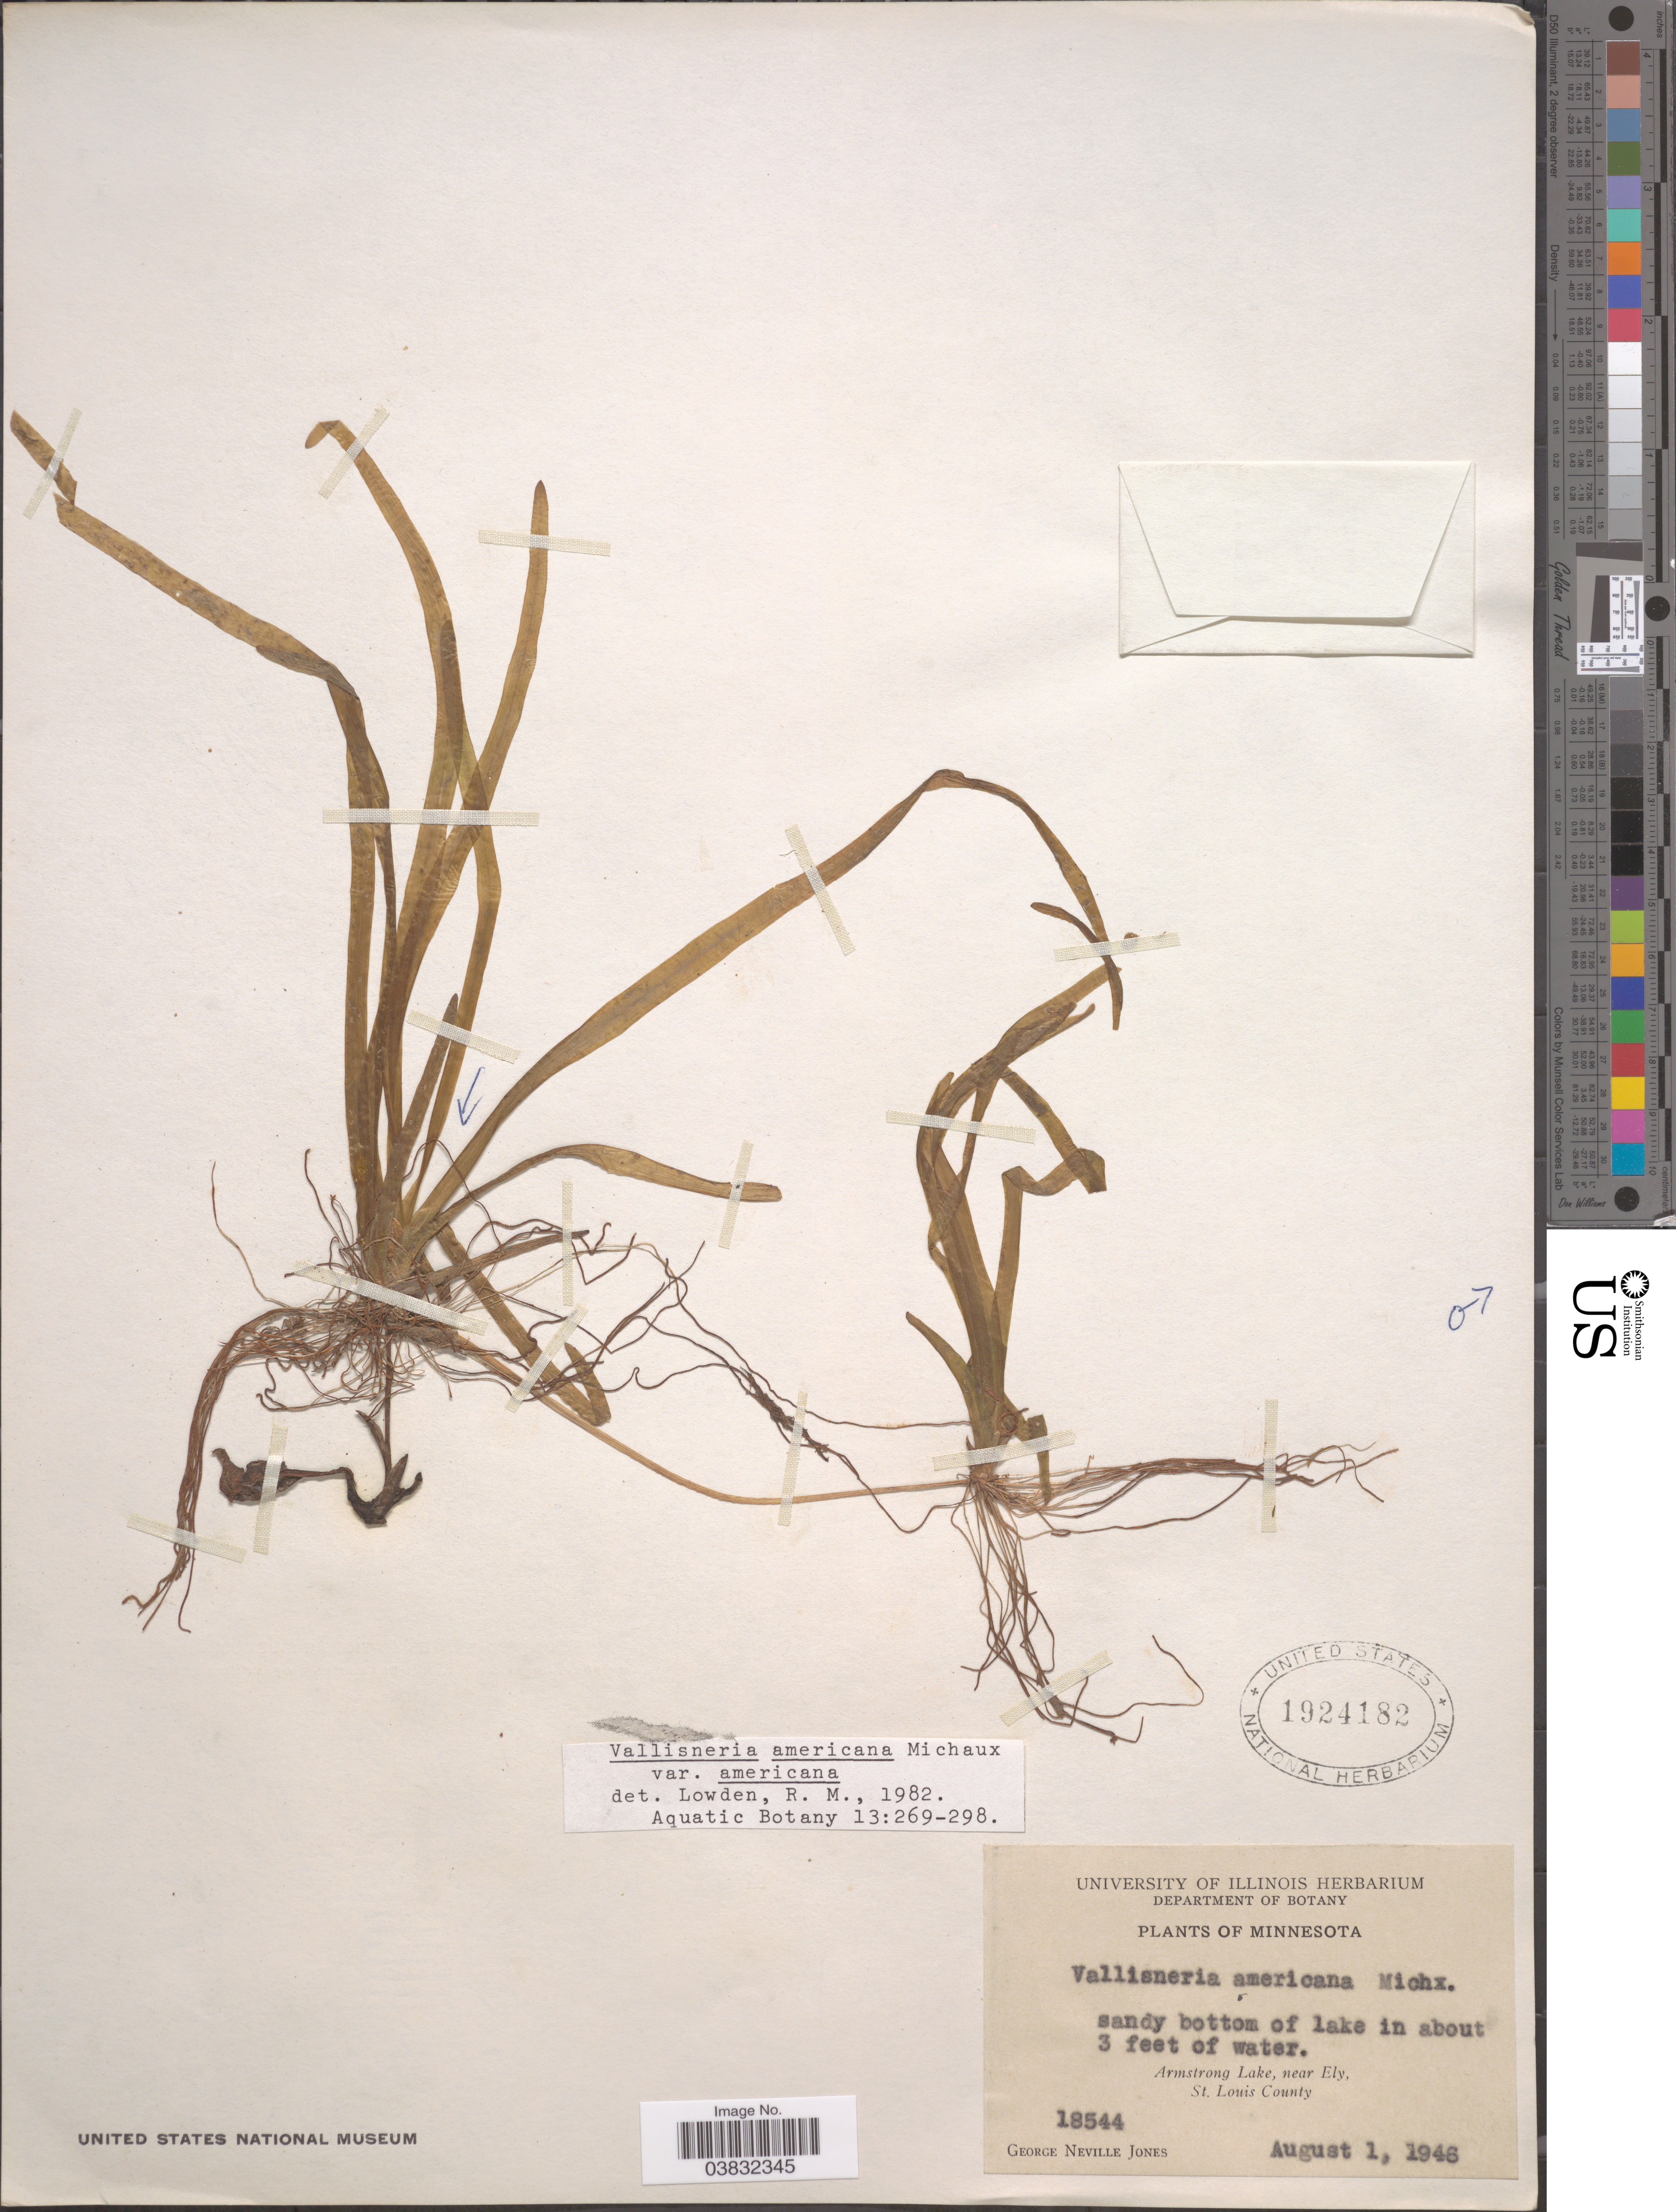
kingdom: Plantae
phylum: Tracheophyta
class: Liliopsida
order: Alismatales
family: Hydrocharitaceae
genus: Vallisneria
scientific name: Vallisneria americana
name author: Michx.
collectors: G. N. Jones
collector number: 18544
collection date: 1946-08-01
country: United States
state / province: Minnesota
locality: Armstrong Lake, near Ely, St. Louis County.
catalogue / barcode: US 1924182